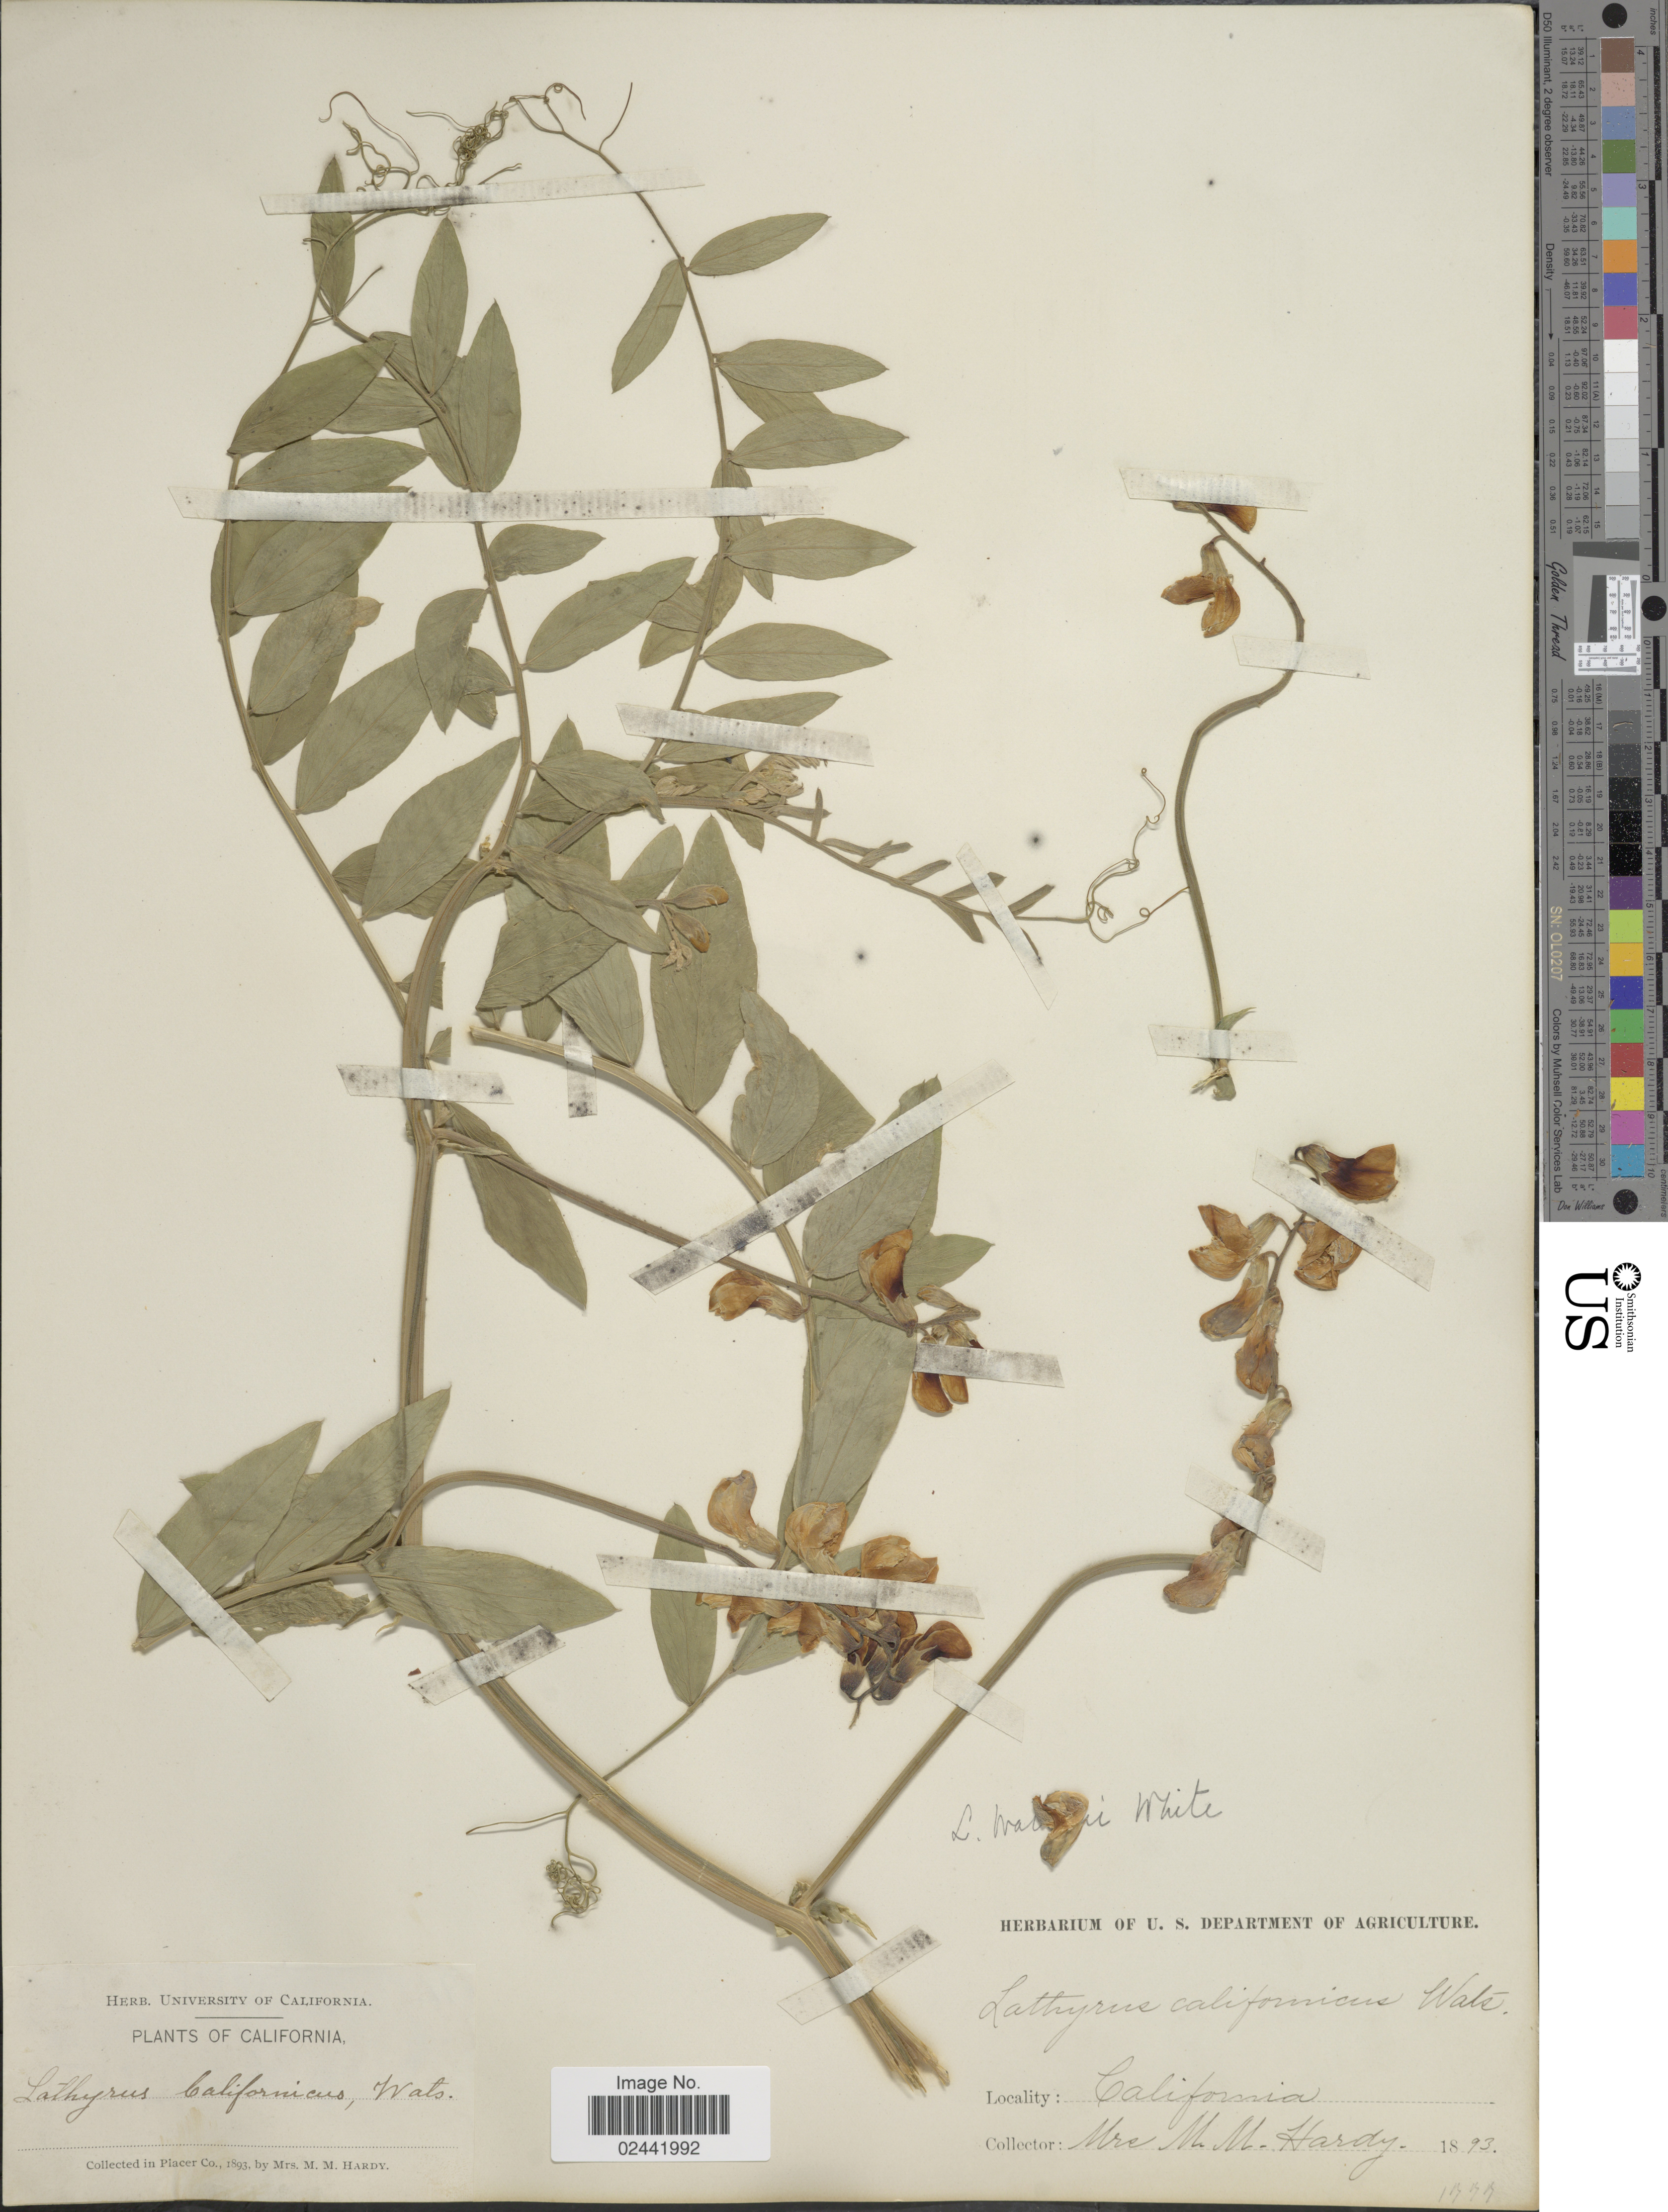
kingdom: Plantae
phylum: Tracheophyta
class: Magnoliopsida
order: Fabales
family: Fabaceae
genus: Lathyrus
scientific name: Lathyrus watsonii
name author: T.G. White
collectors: Mrs. M. M. Hardy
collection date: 1893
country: United States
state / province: California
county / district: Placer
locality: Placer Co.